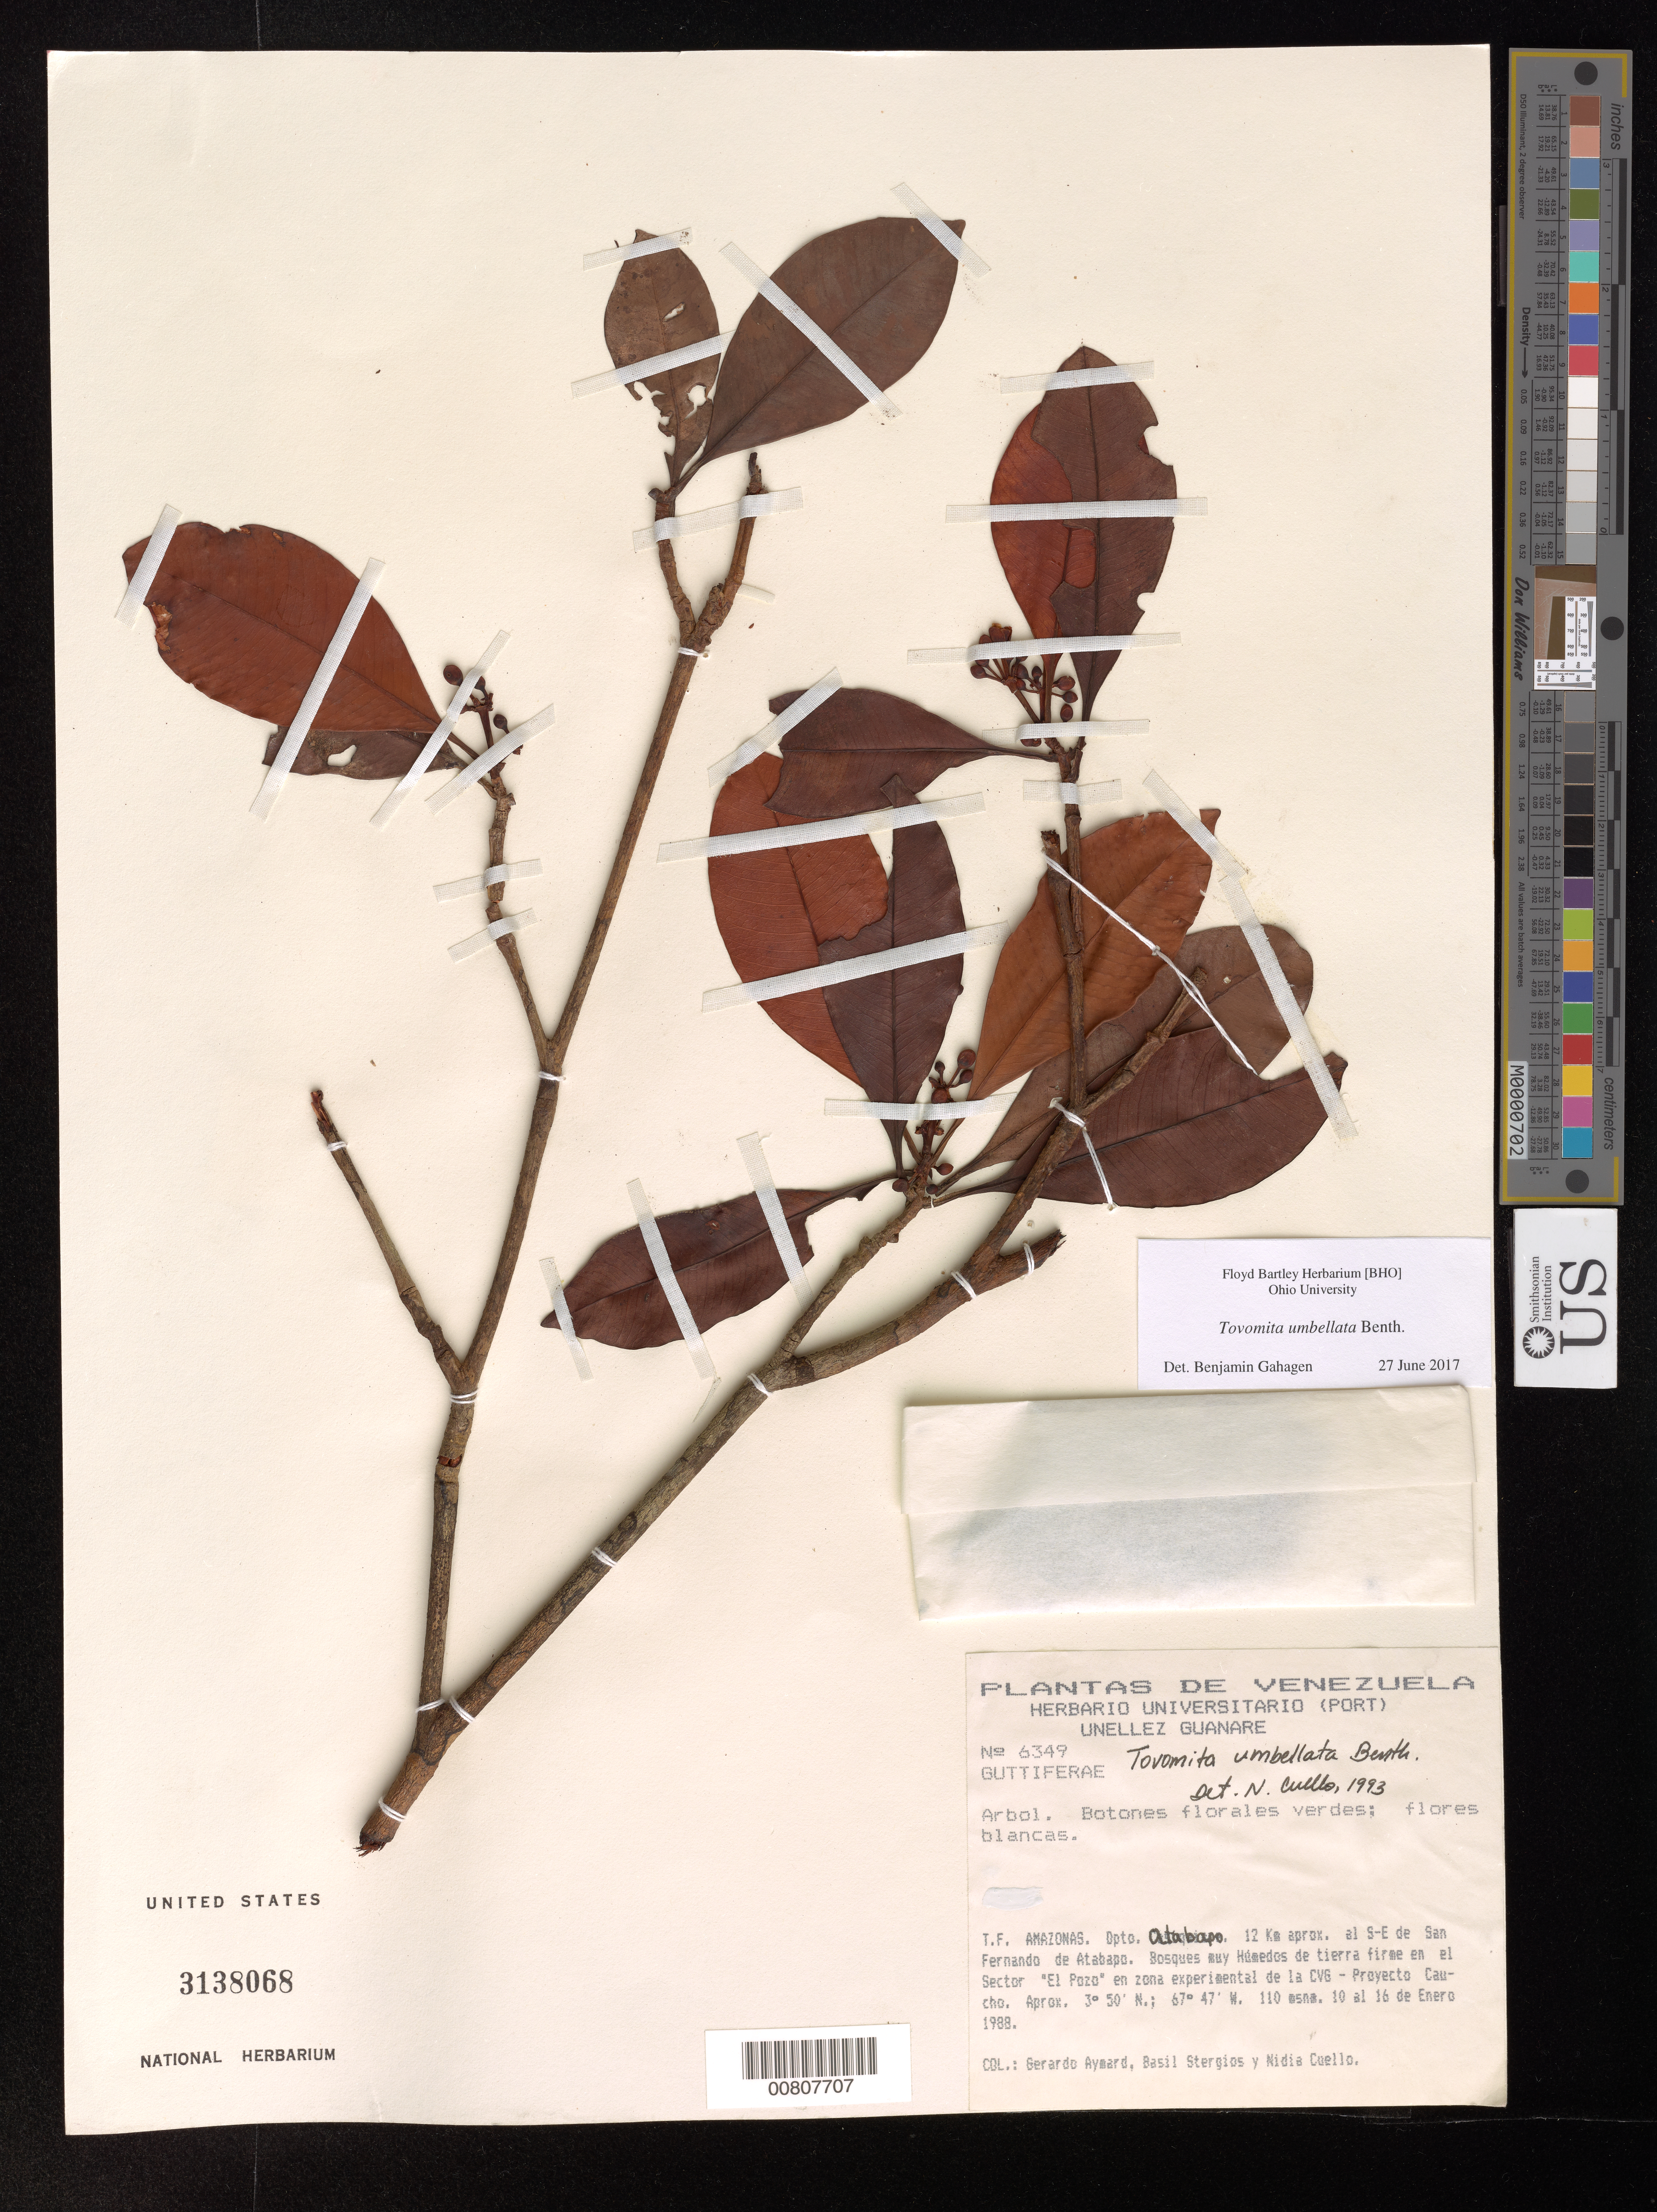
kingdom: Plantae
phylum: Tracheophyta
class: Magnoliopsida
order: Malpighiales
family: Clusiaceae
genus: Tovomita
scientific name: Tovomita umbellata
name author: Benth.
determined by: Cuello, Nidia L.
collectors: G. A. Aymard, B. G. Stergios & N. L. Cuello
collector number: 6349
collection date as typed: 10-Jan-88 to 16-Jan-88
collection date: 1988-01-10/1988-01-16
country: Venezuela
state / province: Amazonas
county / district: Atabapo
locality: San Fernando de Atabapo, aprox. 12 km SE of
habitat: Very wet forest on terra firma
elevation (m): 110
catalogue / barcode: US 3138068